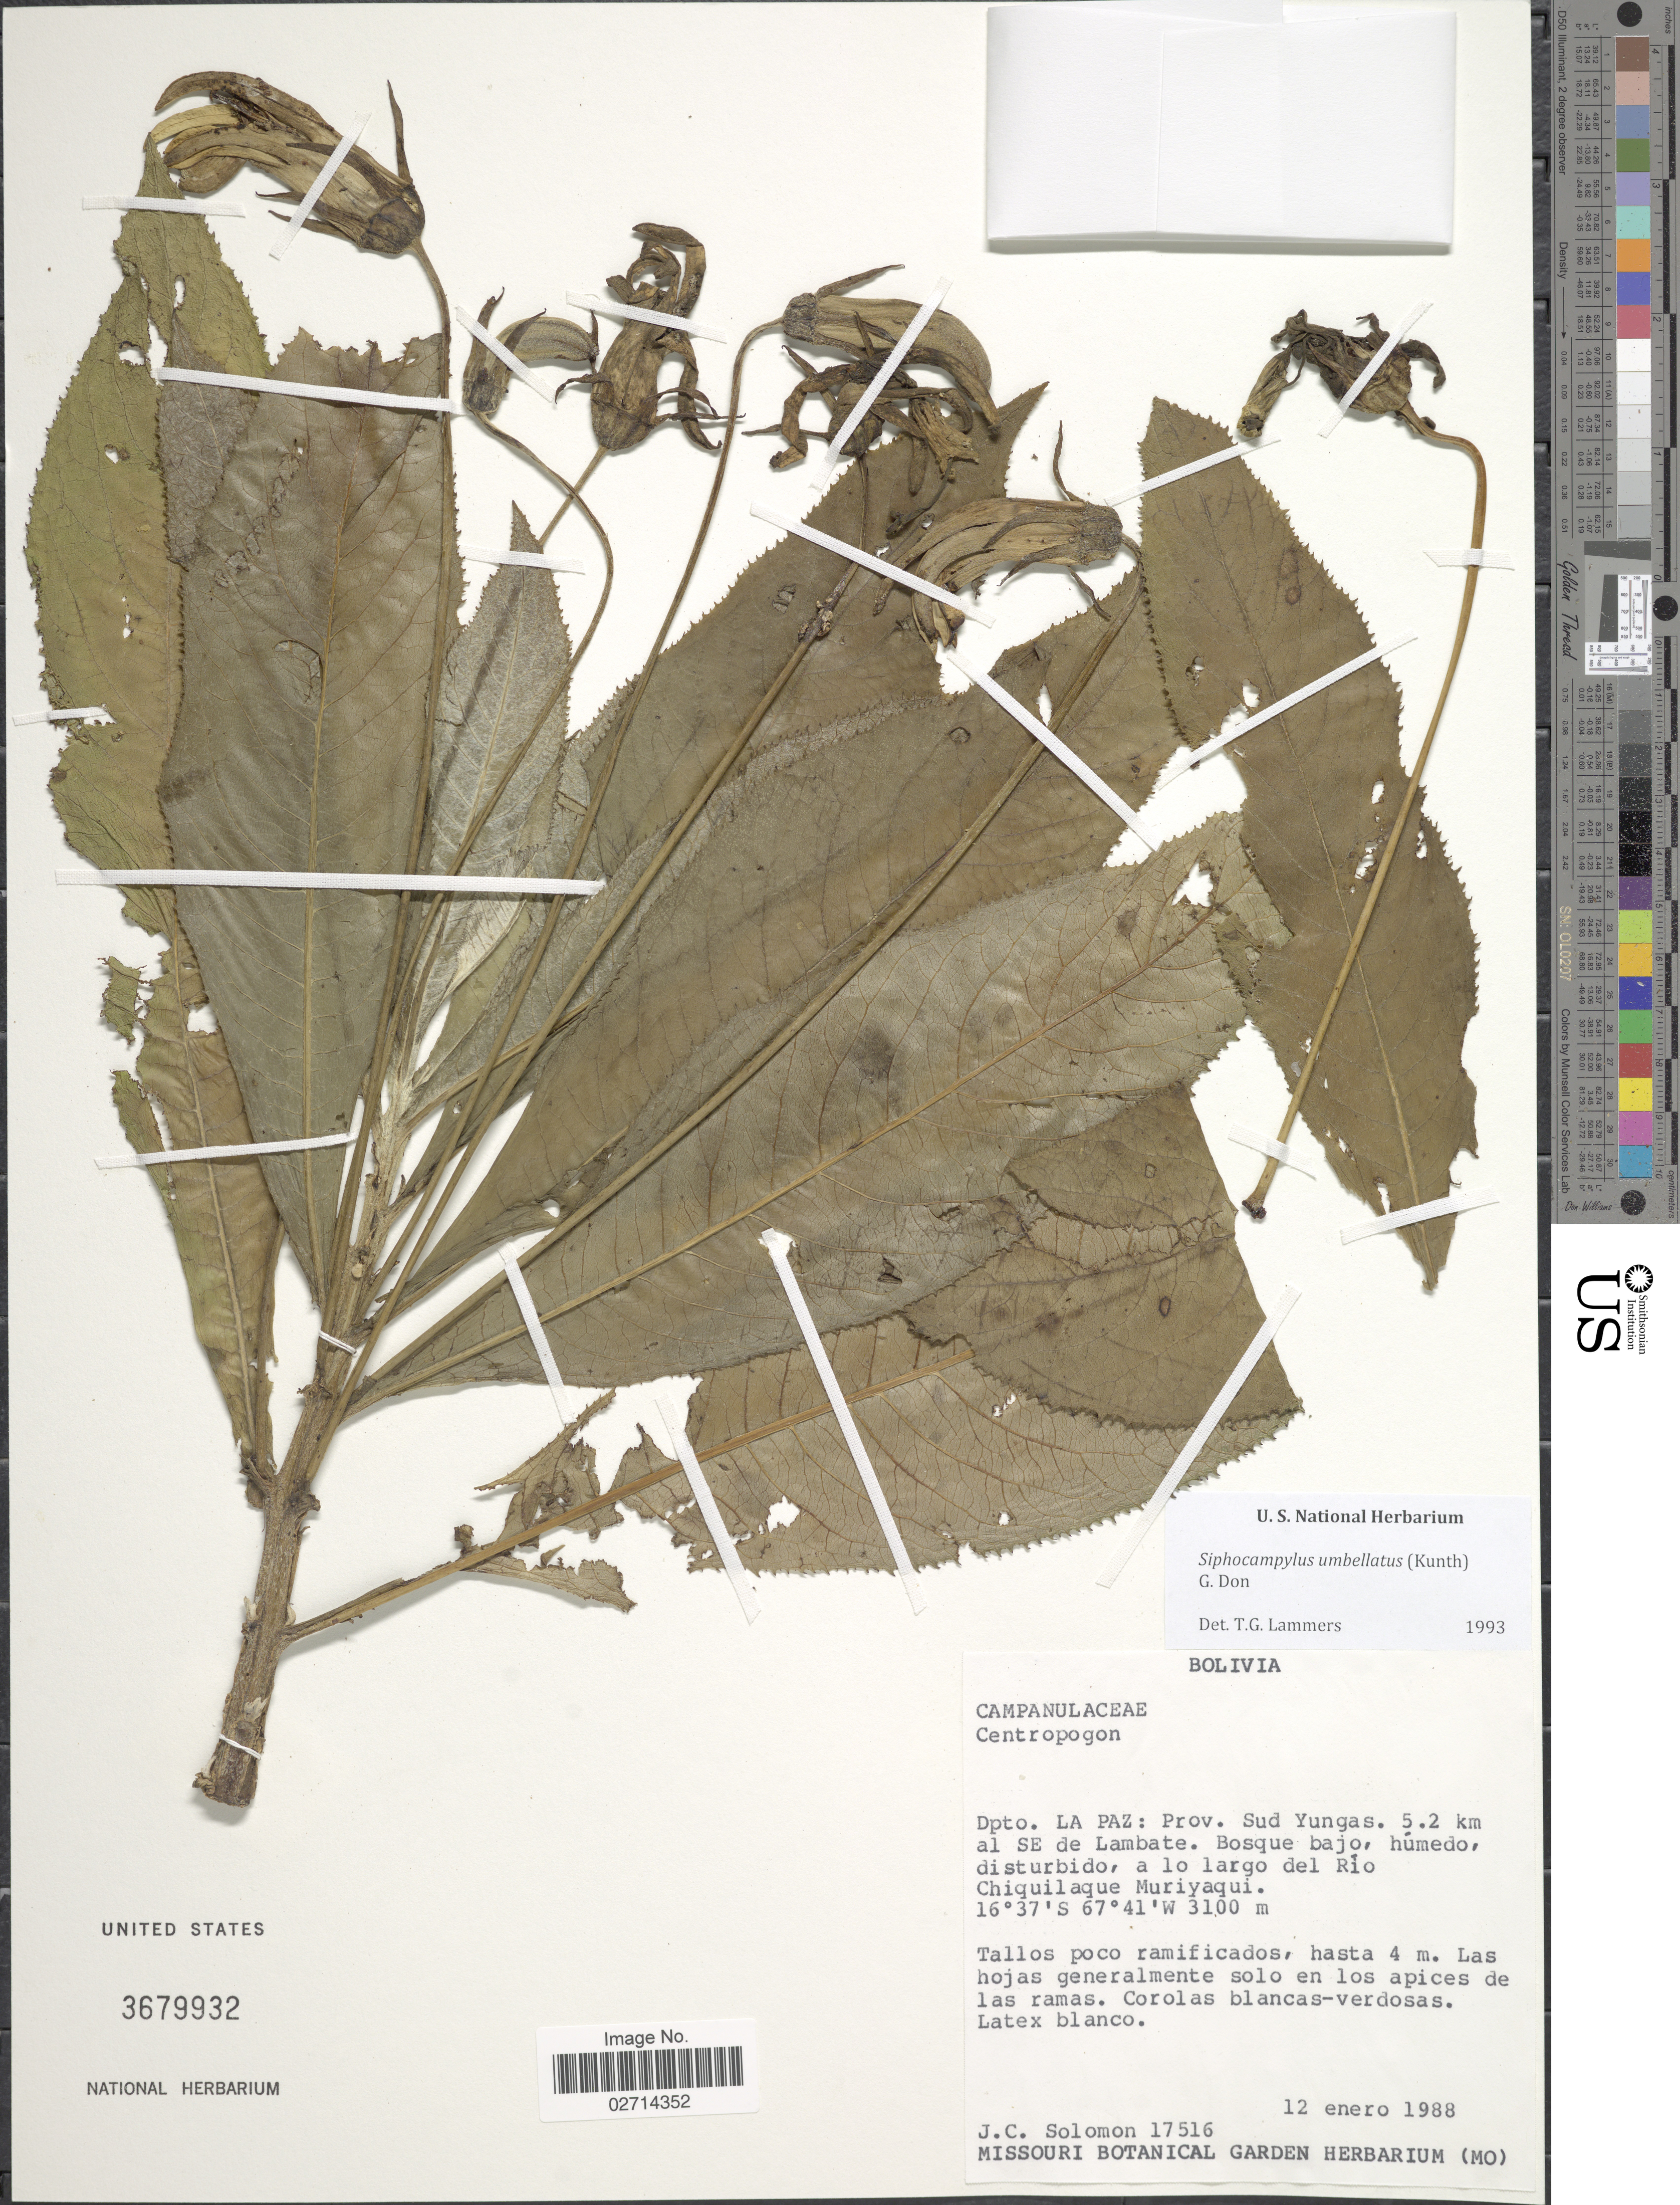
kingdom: Plantae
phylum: Tracheophyta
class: Magnoliopsida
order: Asterales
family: Campanulaceae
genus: Siphocampylus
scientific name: Siphocampylus umbellatus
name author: (Kunth) G. Don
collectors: J. C. Solomon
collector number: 17516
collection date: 1988-01-12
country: Bolivia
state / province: La Paz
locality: Prov. Sud Yungas, 5.2 km al Se de Lambate, Bosque bajo, humedo, disturbido, a lo largo del Rio Chiquilaque Muriyaqui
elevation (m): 3100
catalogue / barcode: US 3679932